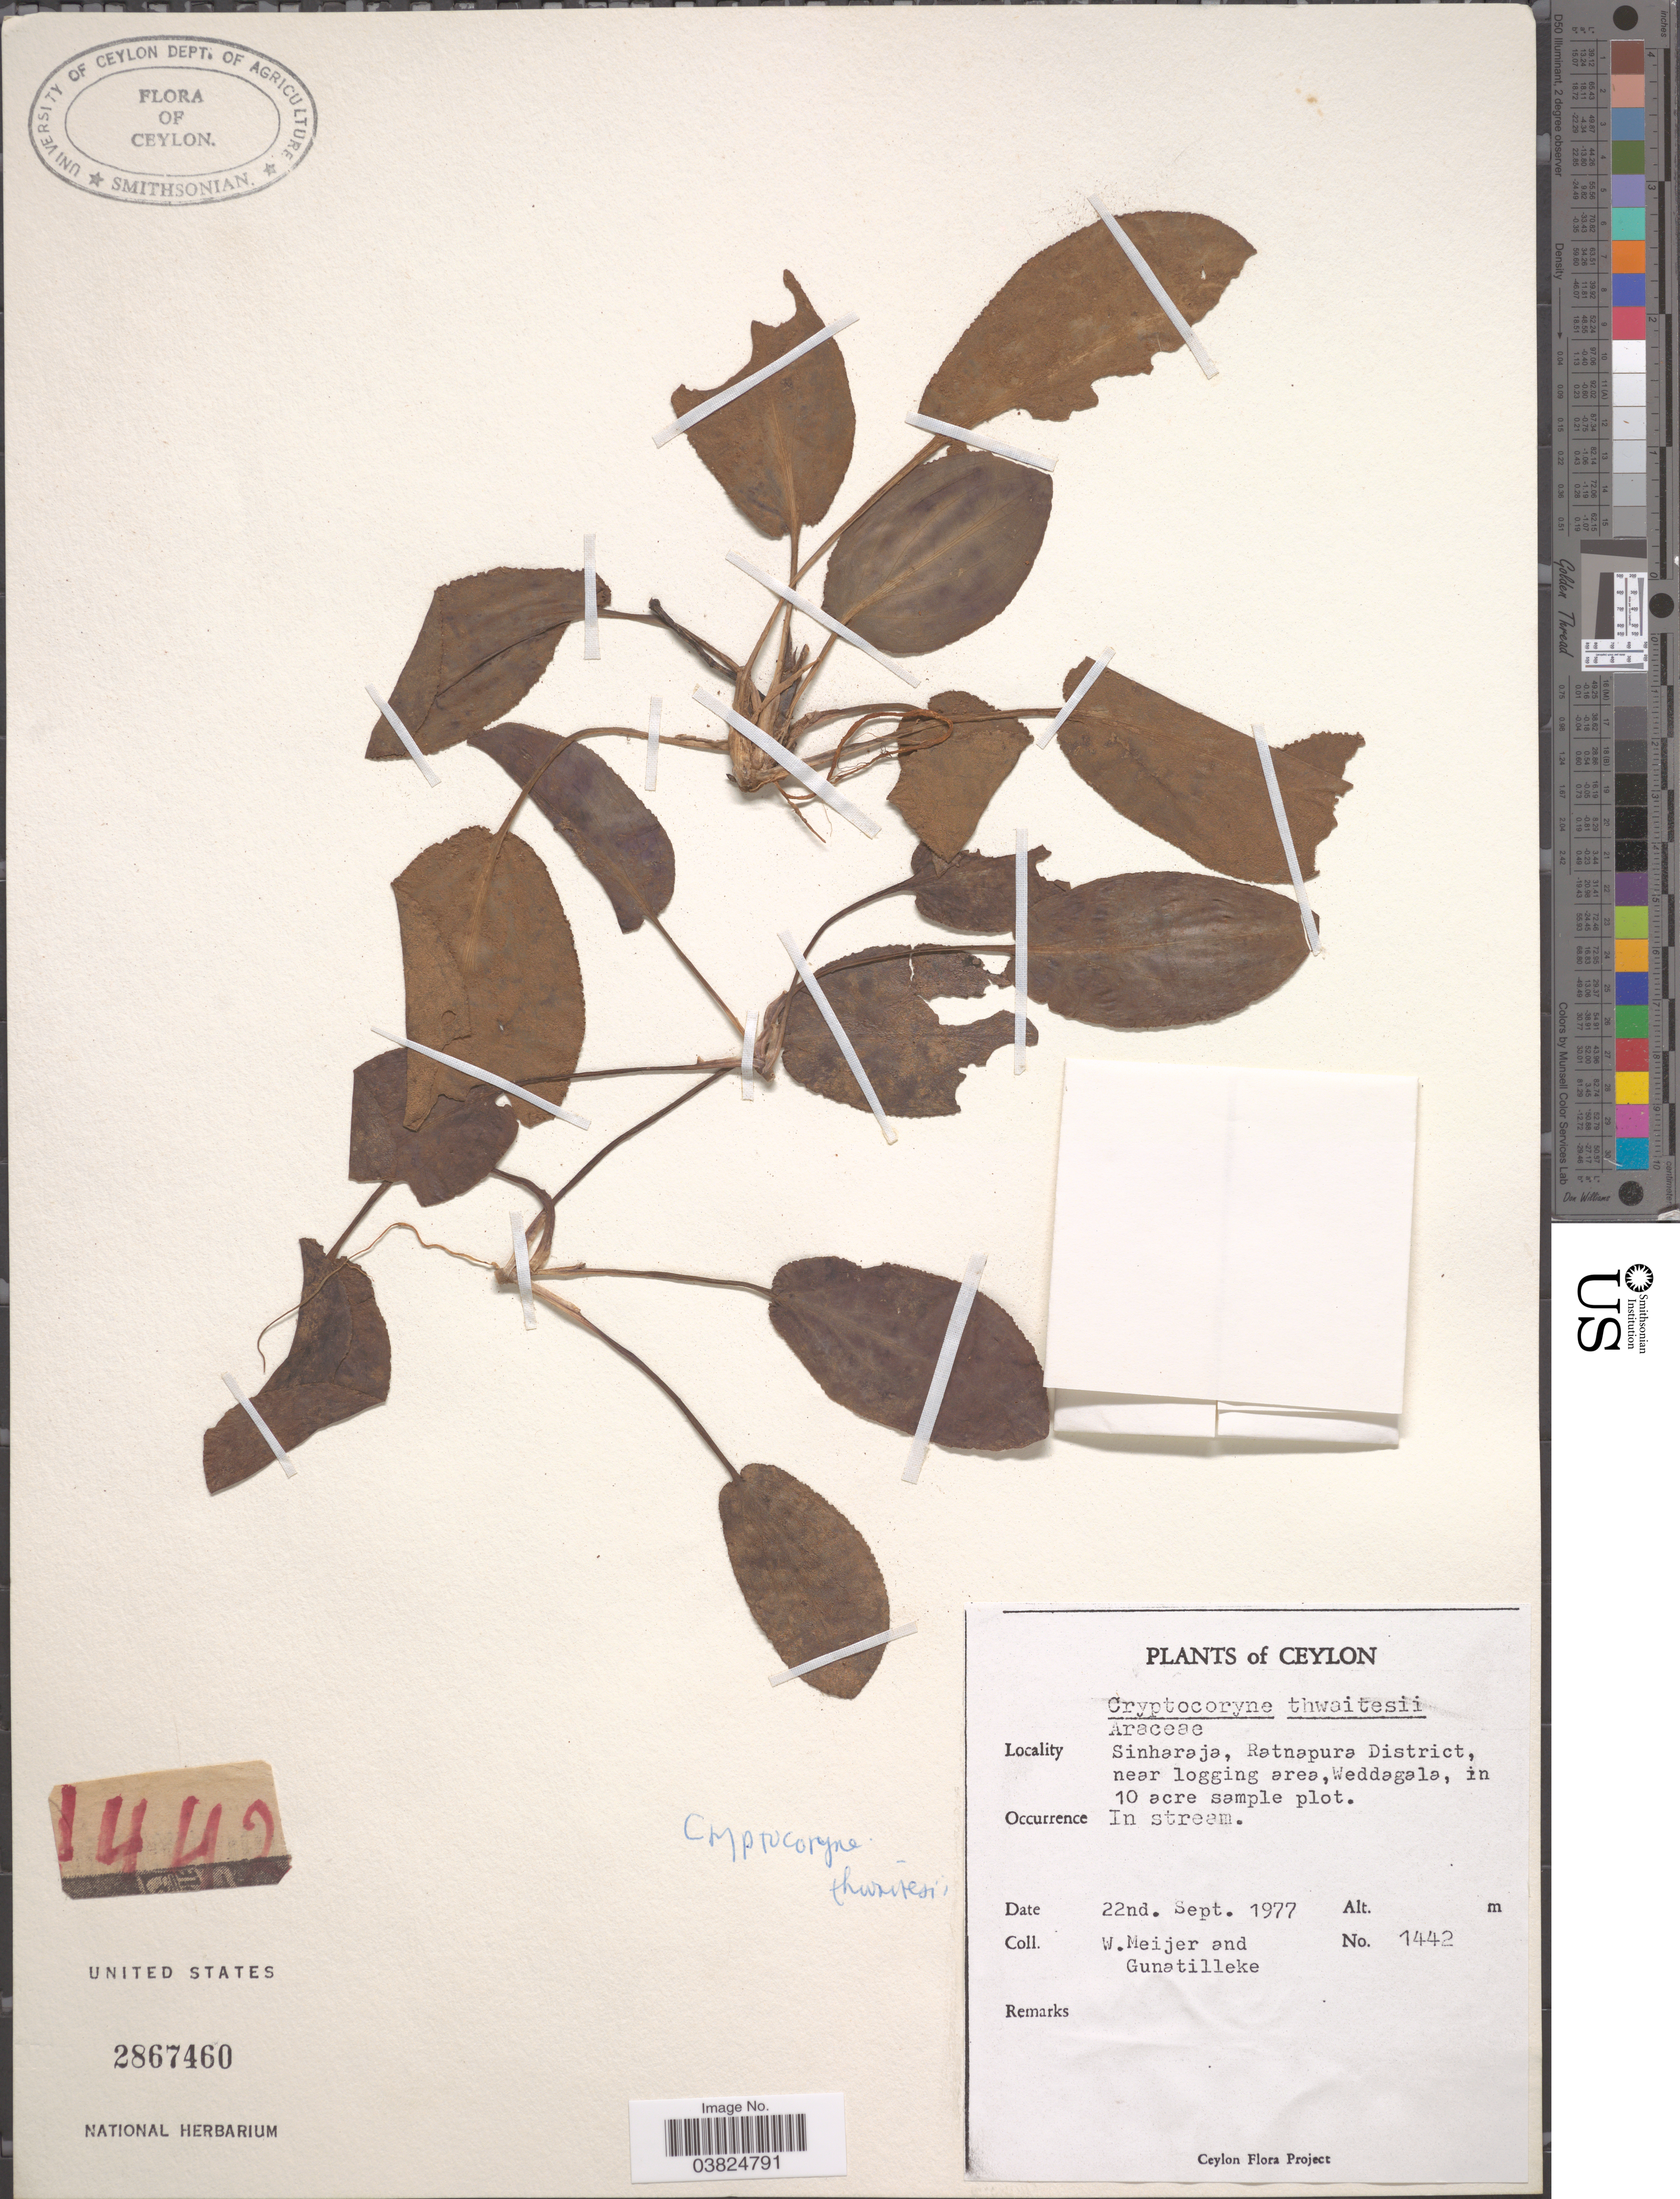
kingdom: Plantae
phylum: Tracheophyta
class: Liliopsida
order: Alismatales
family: Araceae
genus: Cryptocoryne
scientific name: Cryptocoryne thwaitesii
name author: Schott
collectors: W. Meijer & -- Gunatilleke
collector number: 1442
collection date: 1977-09-22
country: Sri Lanka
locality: Ceylon. Sinharaja, Ratnapura District, near logging area, Weddagala, in acre sample plot.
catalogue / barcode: US 2867460